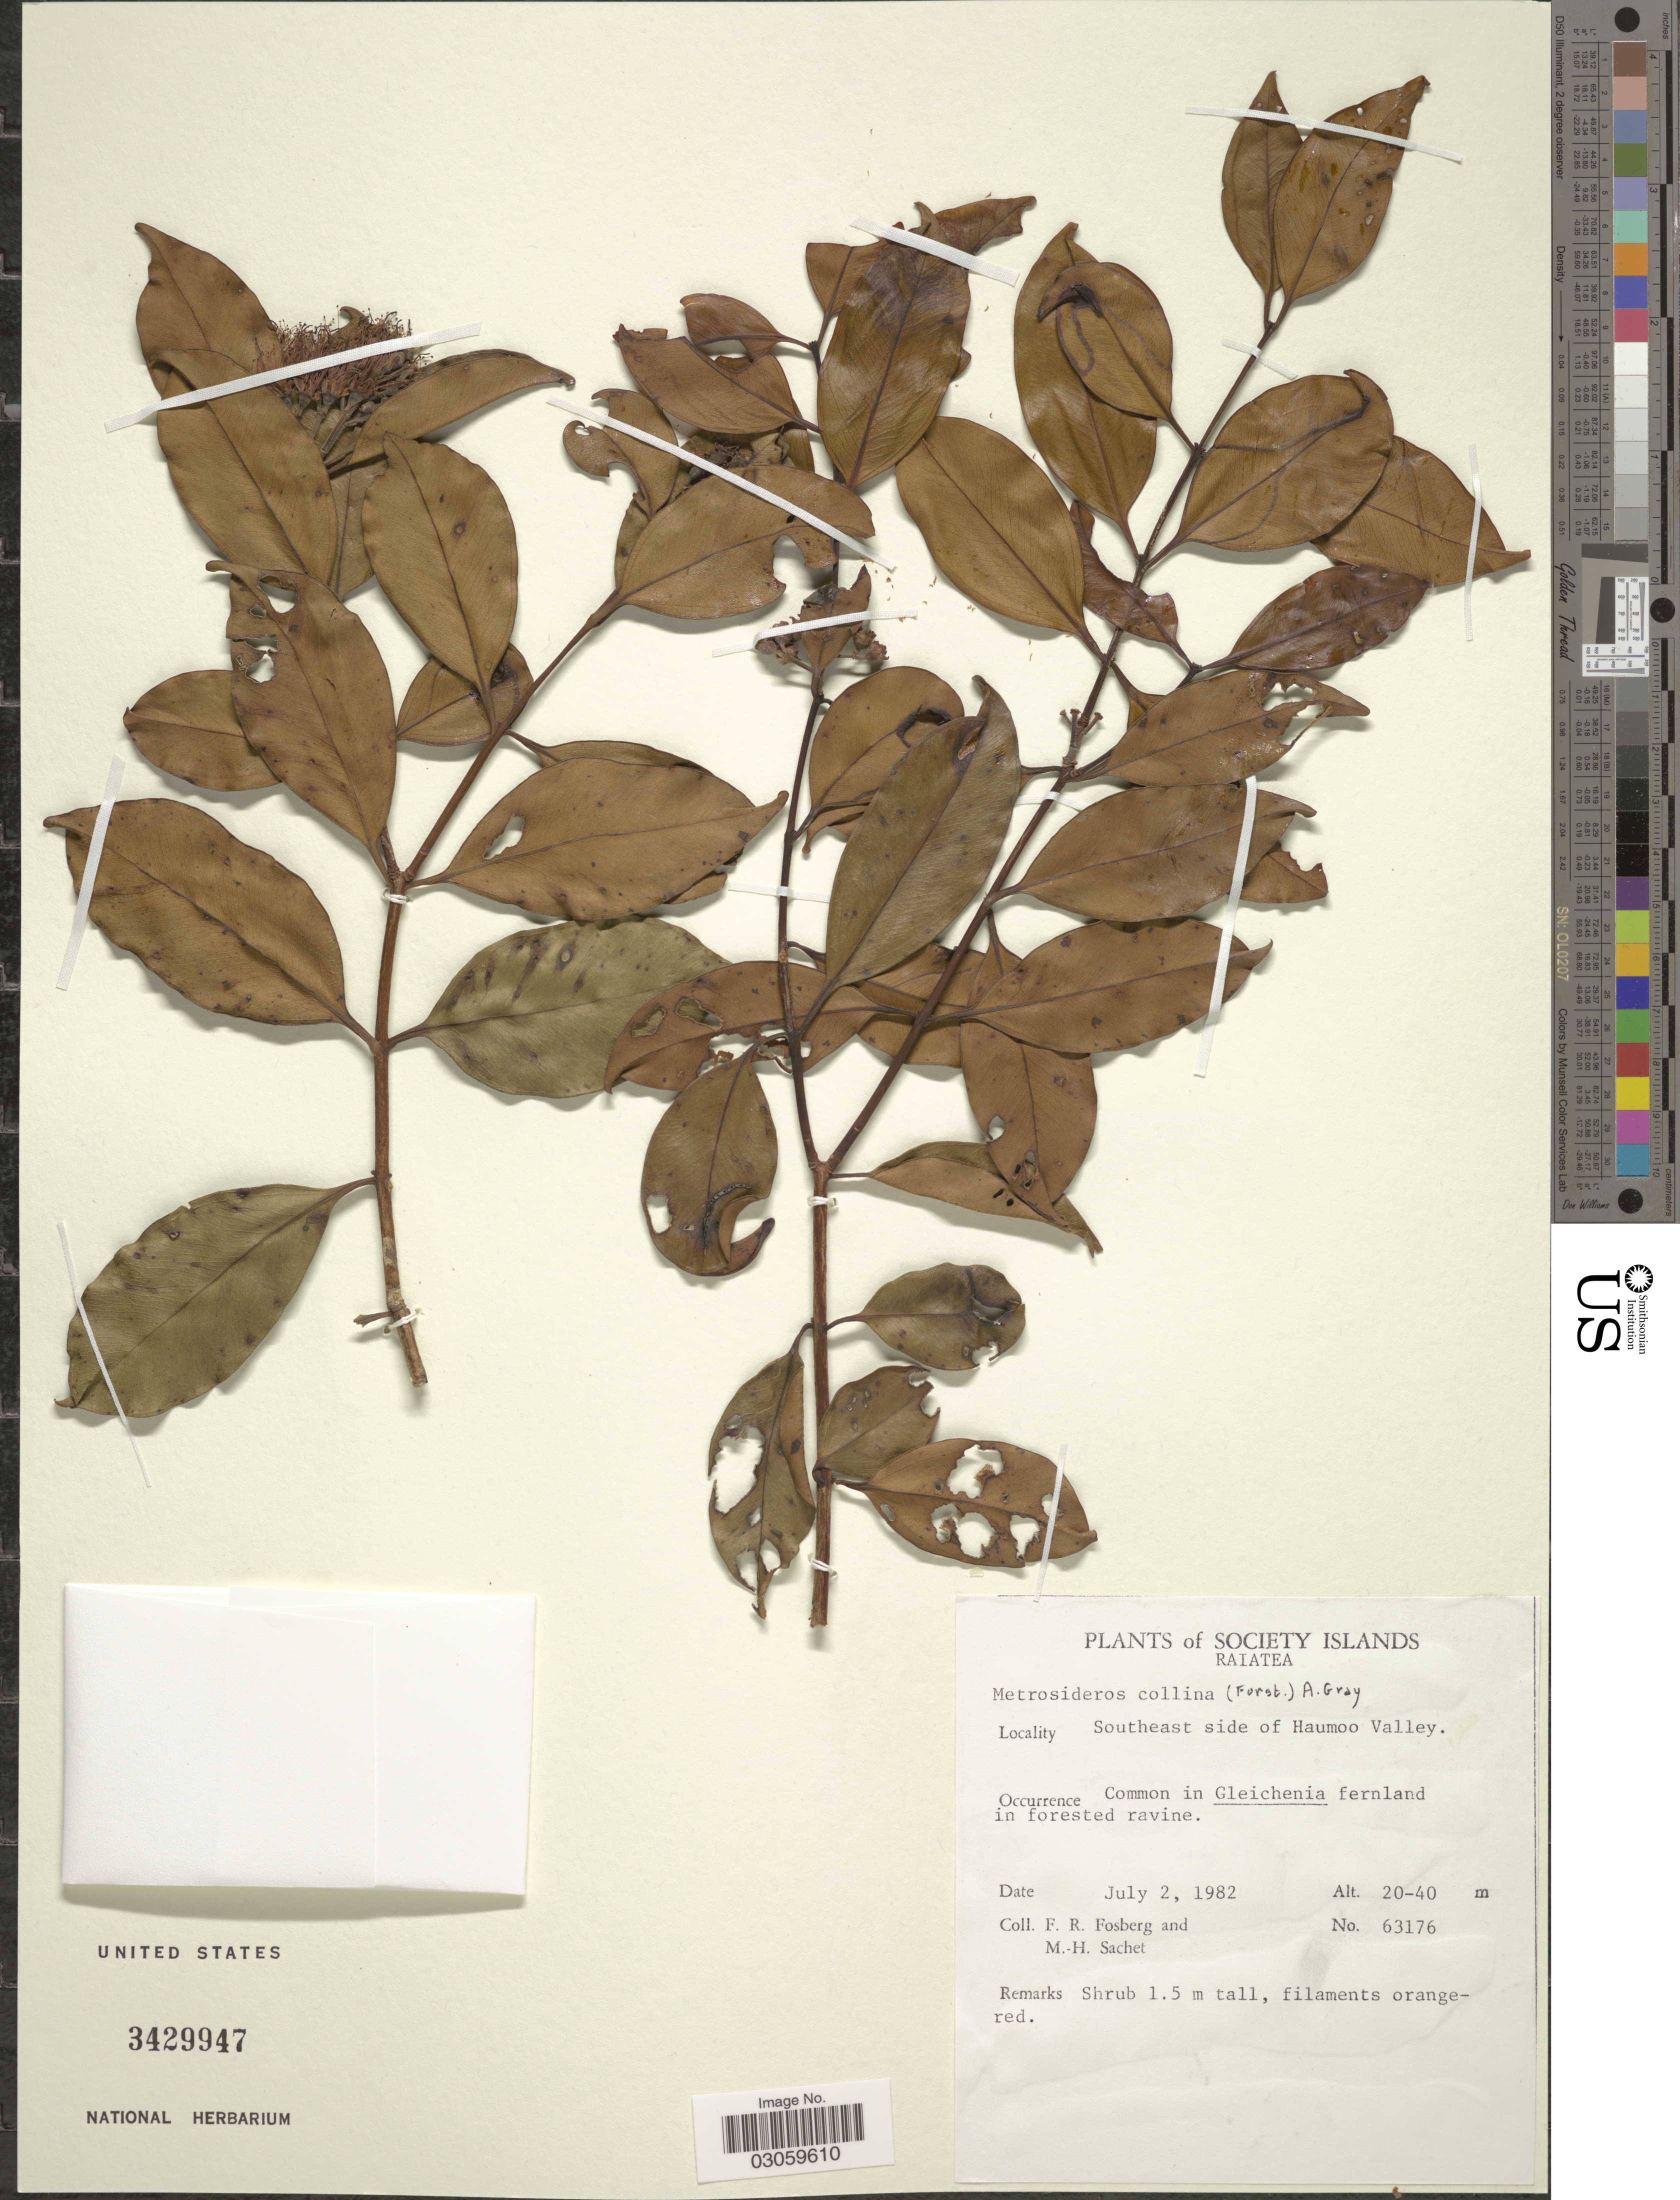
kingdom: Plantae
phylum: Tracheophyta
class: Magnoliopsida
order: Myrtales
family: Myrtaceae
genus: Metrosideros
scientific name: Metrosideros collina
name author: (J.R. Forst. & G. Forst.) A. Gray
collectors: F. R. Fosberg & M.-H. Sachet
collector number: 63176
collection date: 1982-07-02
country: French Polynesia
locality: Society Islands. Raiatea. Southeast side of Haumoo Valley.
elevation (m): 20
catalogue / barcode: US 3429947